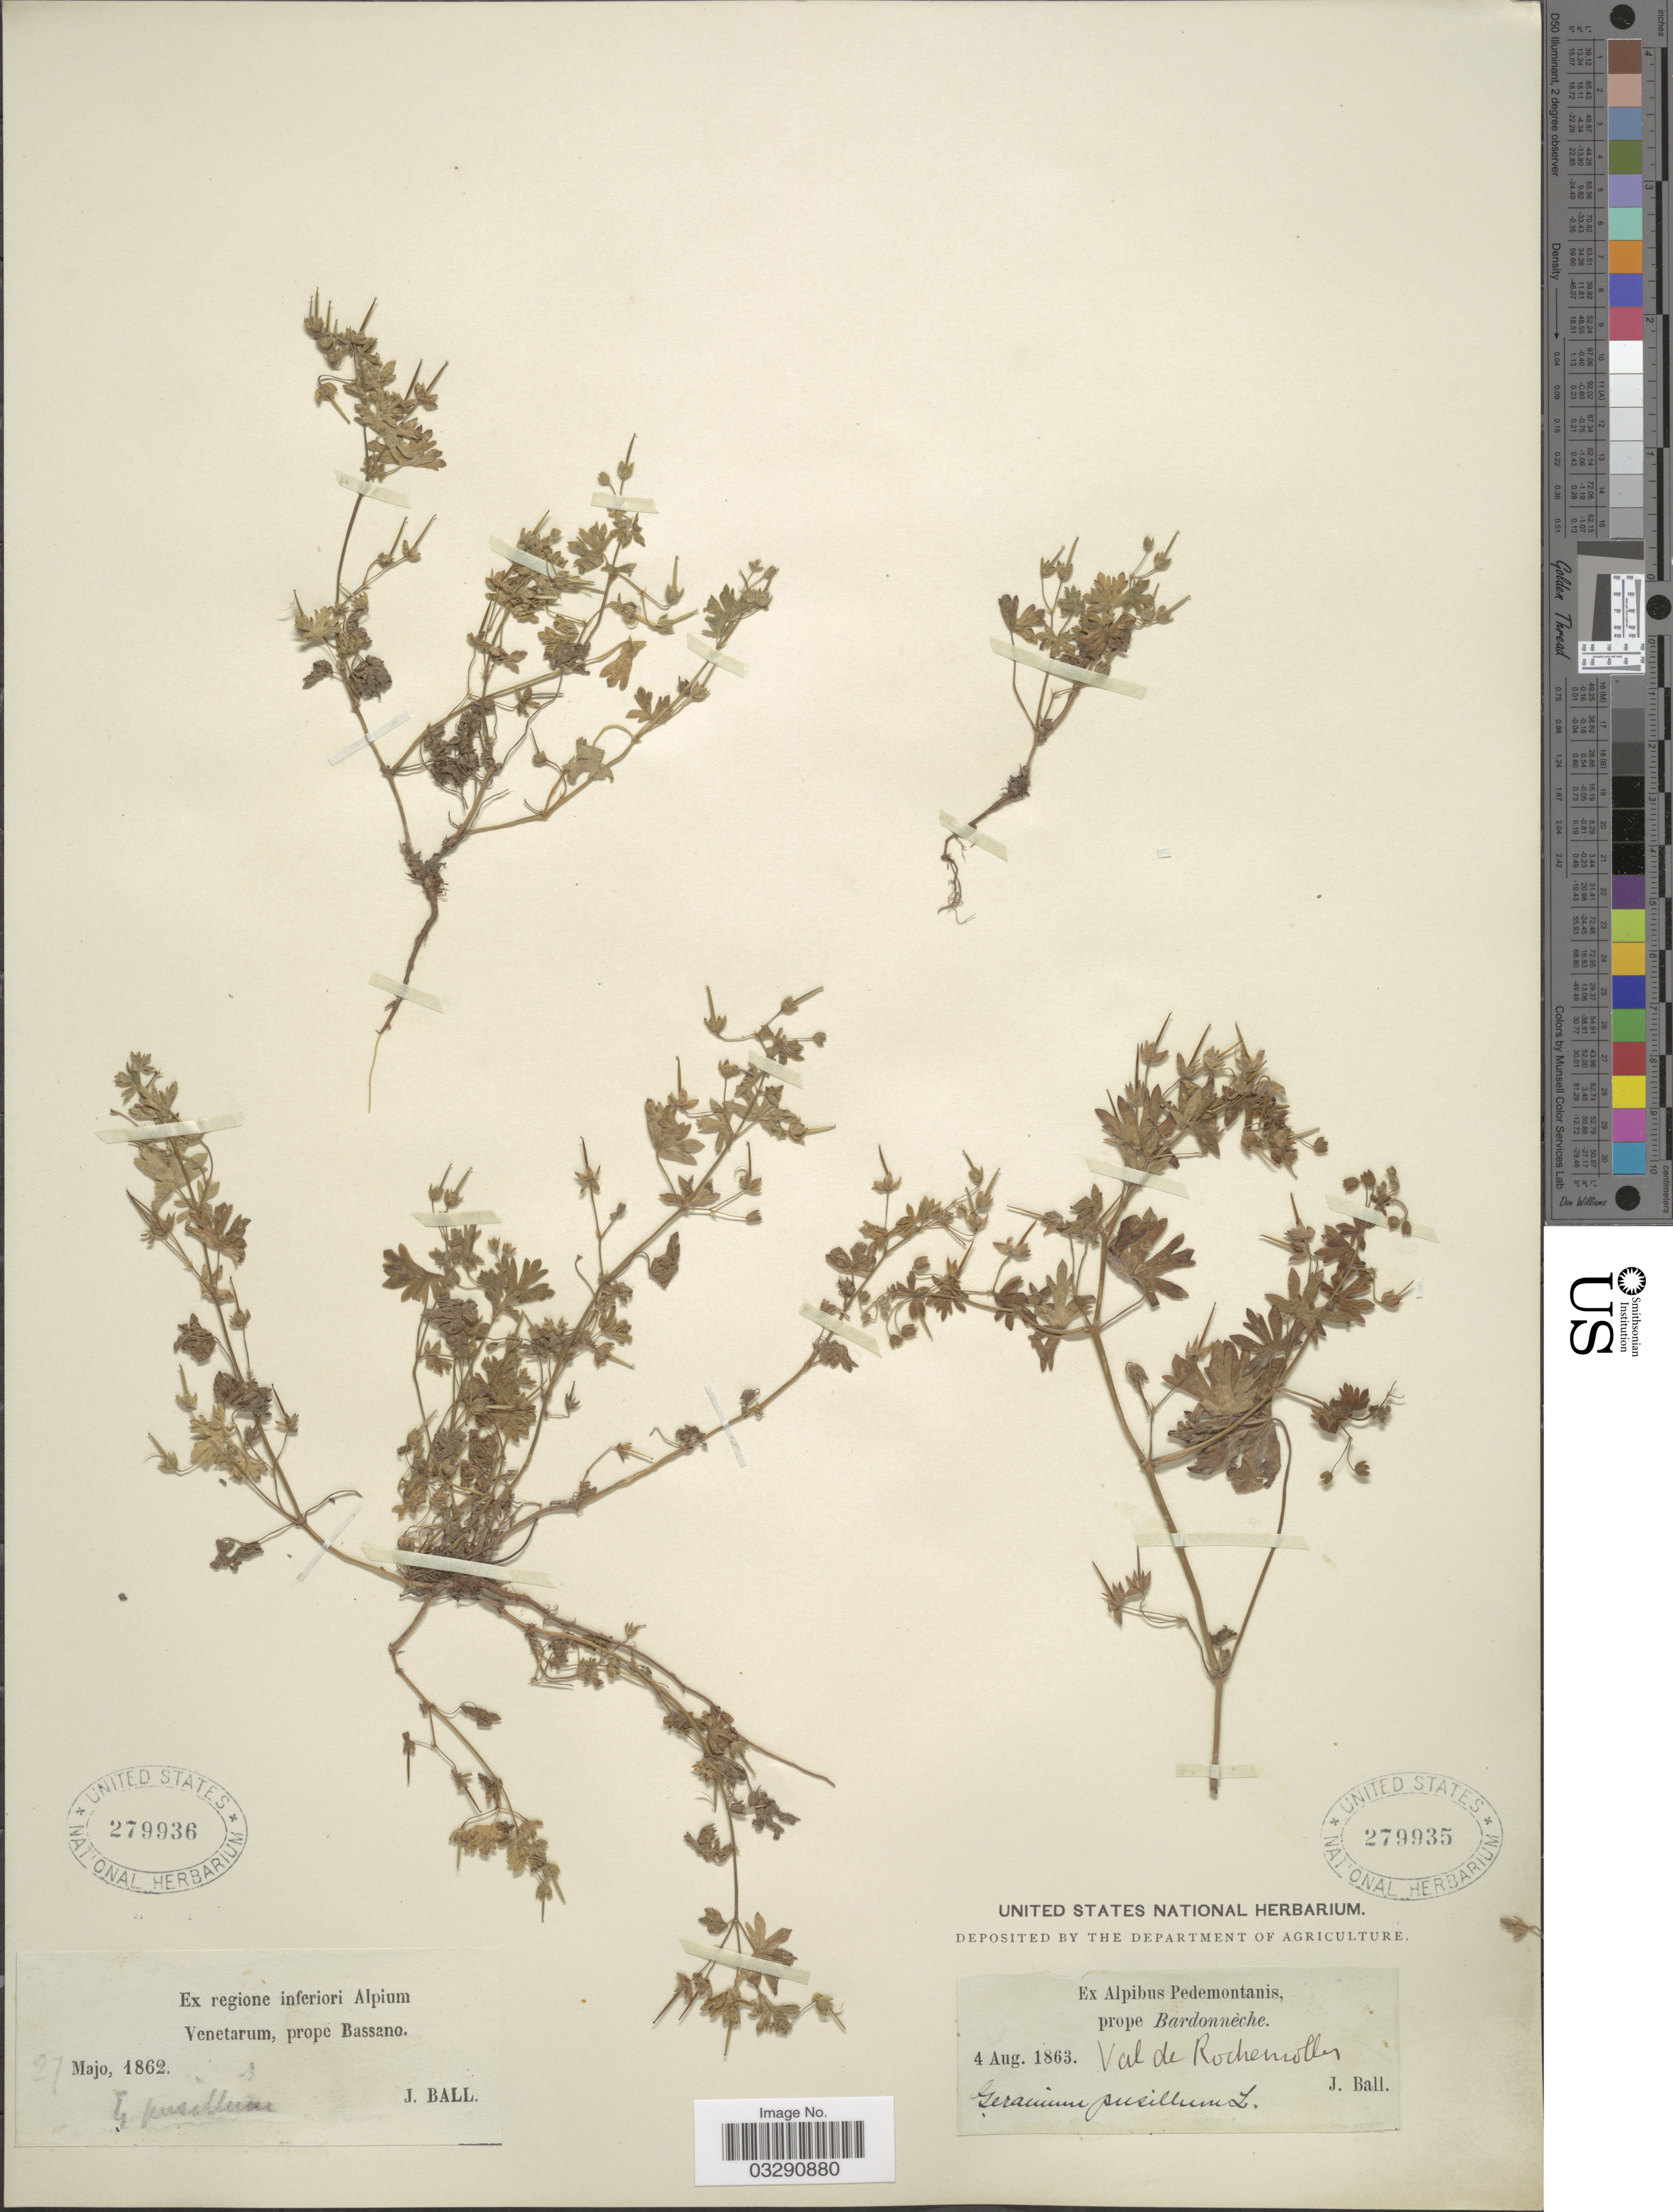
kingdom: Plantae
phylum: Tracheophyta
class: Magnoliopsida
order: Geraniales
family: Geraniaceae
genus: Geranium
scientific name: Geranium pusillum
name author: L.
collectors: J. Ball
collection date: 1863-08-04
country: Italy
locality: Ex Alpibus Pedemontanis, prope Bardonnèche, Val de Rochemolles.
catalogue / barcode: US 279935-2